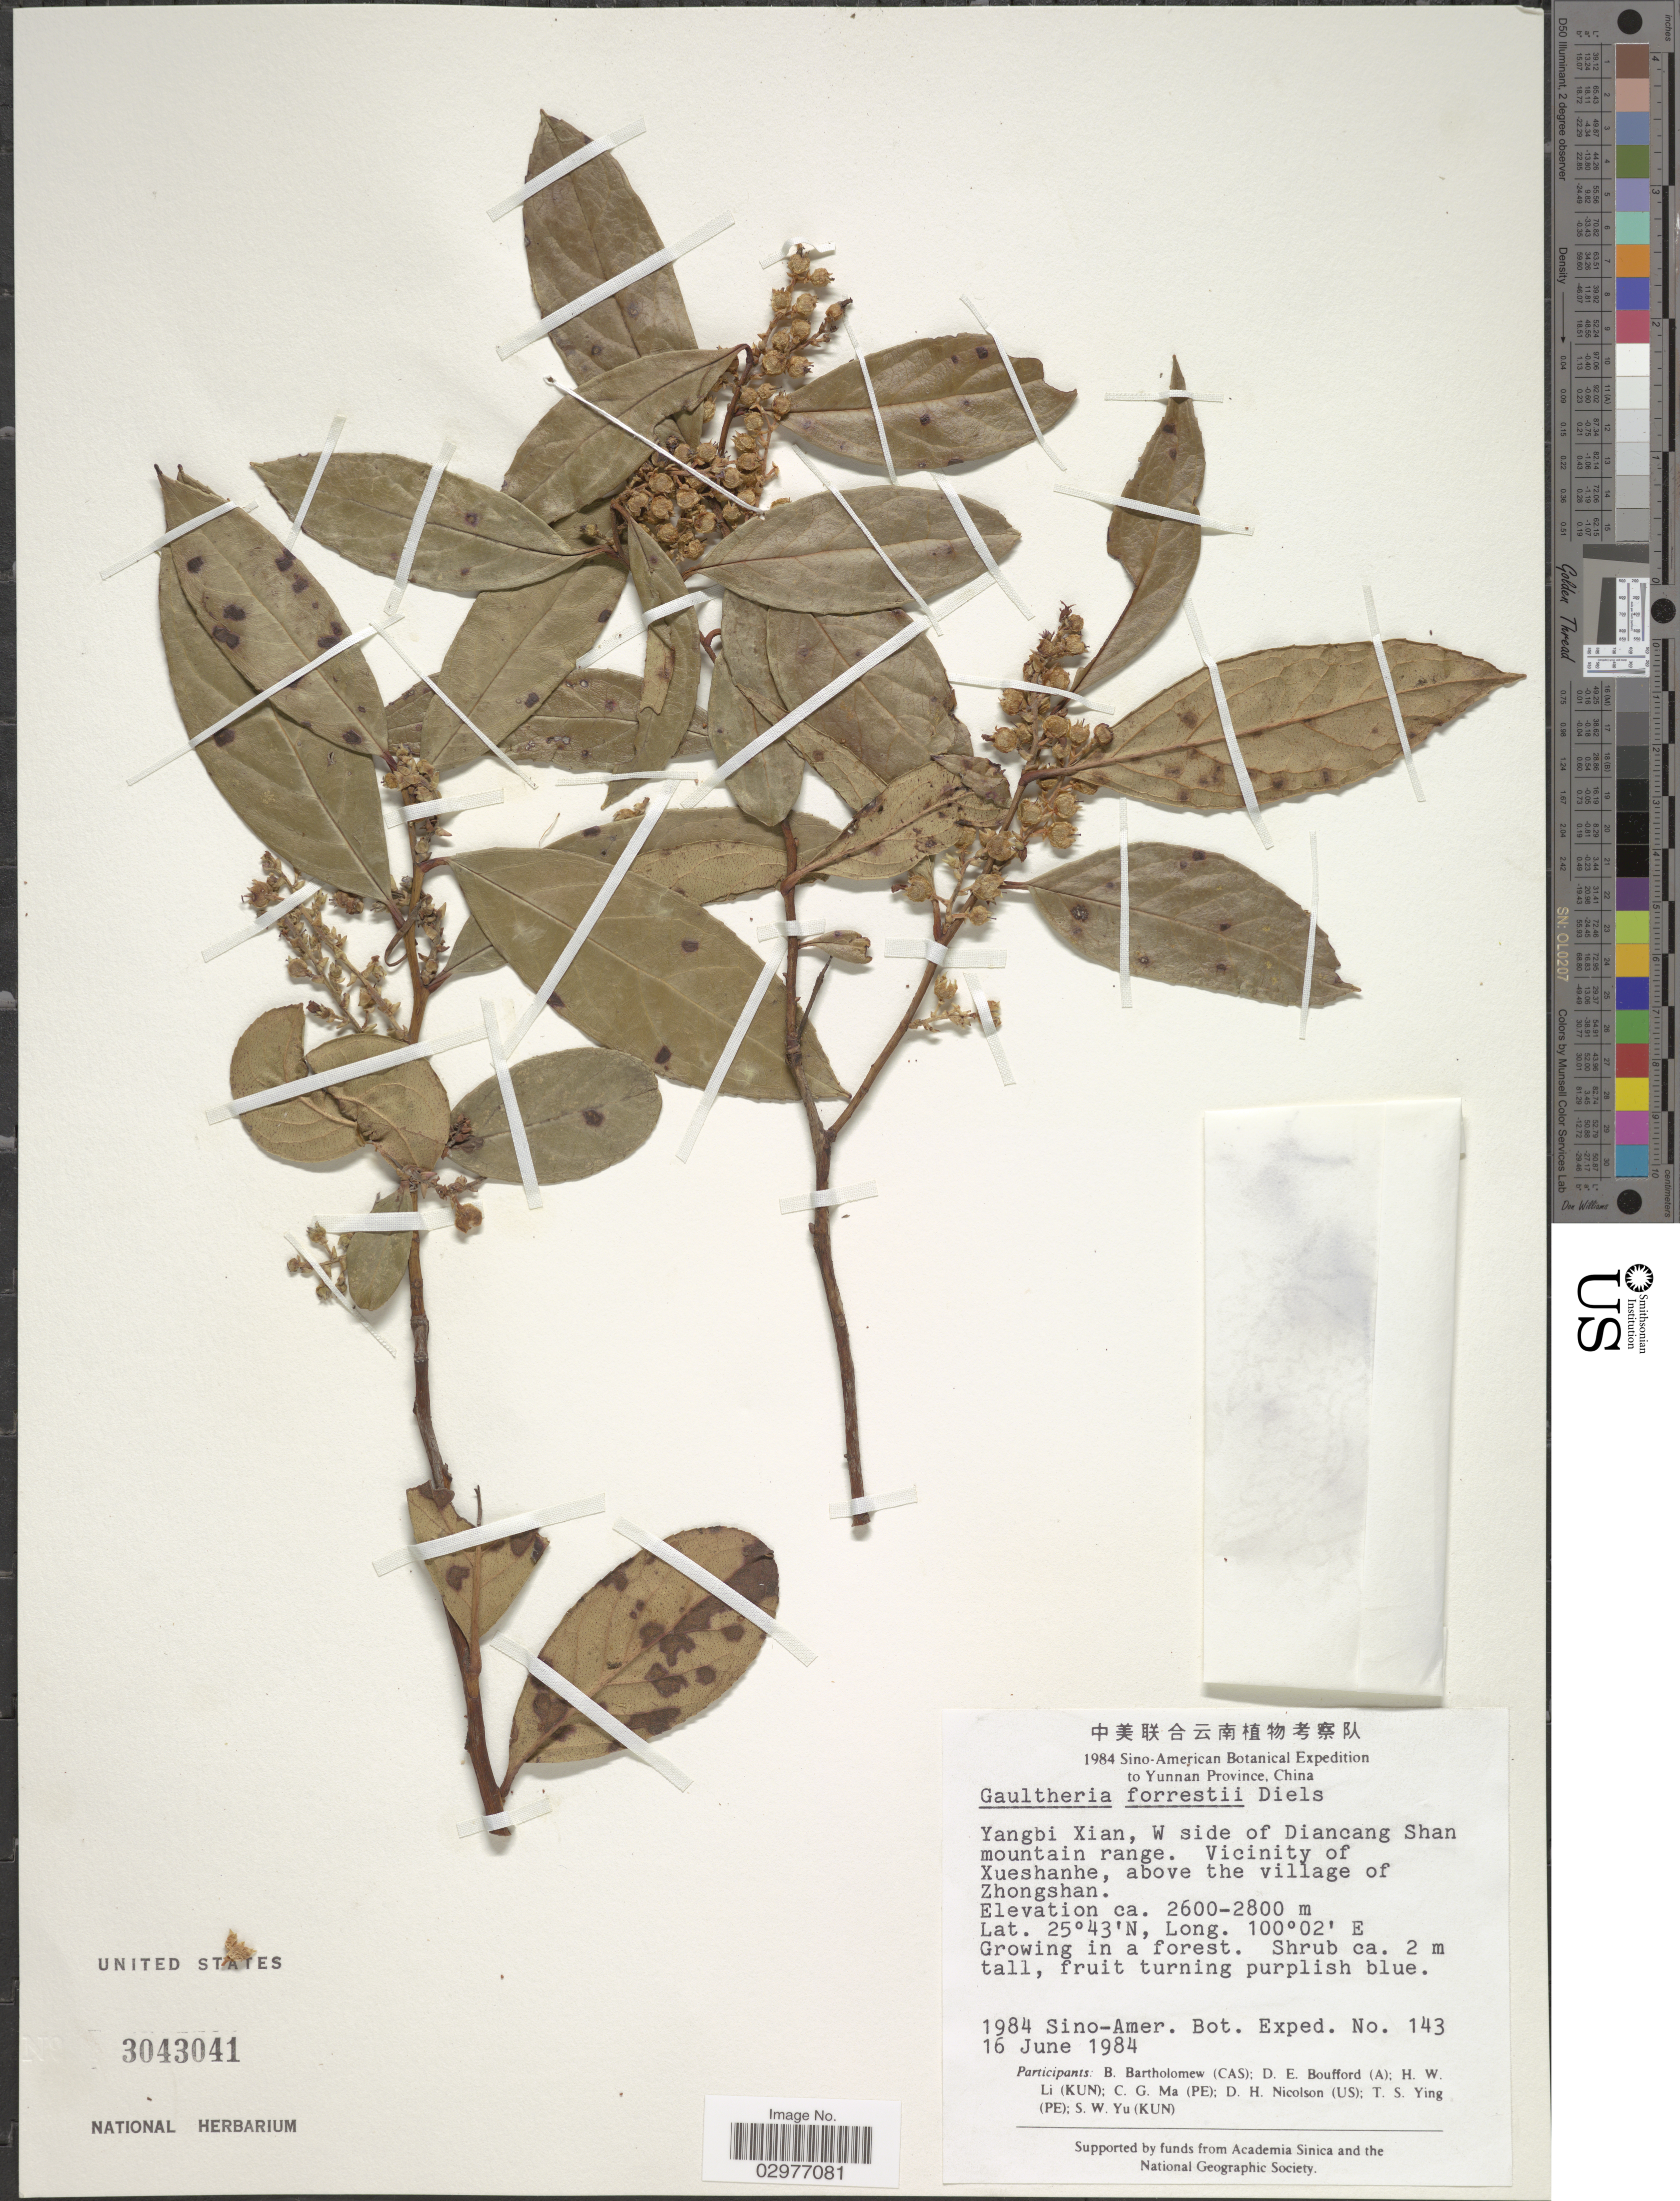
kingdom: Plantae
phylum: Tracheophyta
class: Magnoliopsida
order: Ericales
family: Ericaceae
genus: Gaultheria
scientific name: Gaultheria forrestii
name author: Diels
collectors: Sino-Amer. Bot. Exped. 1984, B. Bartholomew, D. E. Boufford, H. W. Li & et al.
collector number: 143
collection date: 1984-06-16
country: China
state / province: Yunnan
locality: Yangbi Xian, W side of Diancang Shan mountain range. Vicinity of Xueshanhe, above the village of Zhongshan.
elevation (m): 2600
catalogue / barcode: US 3043041